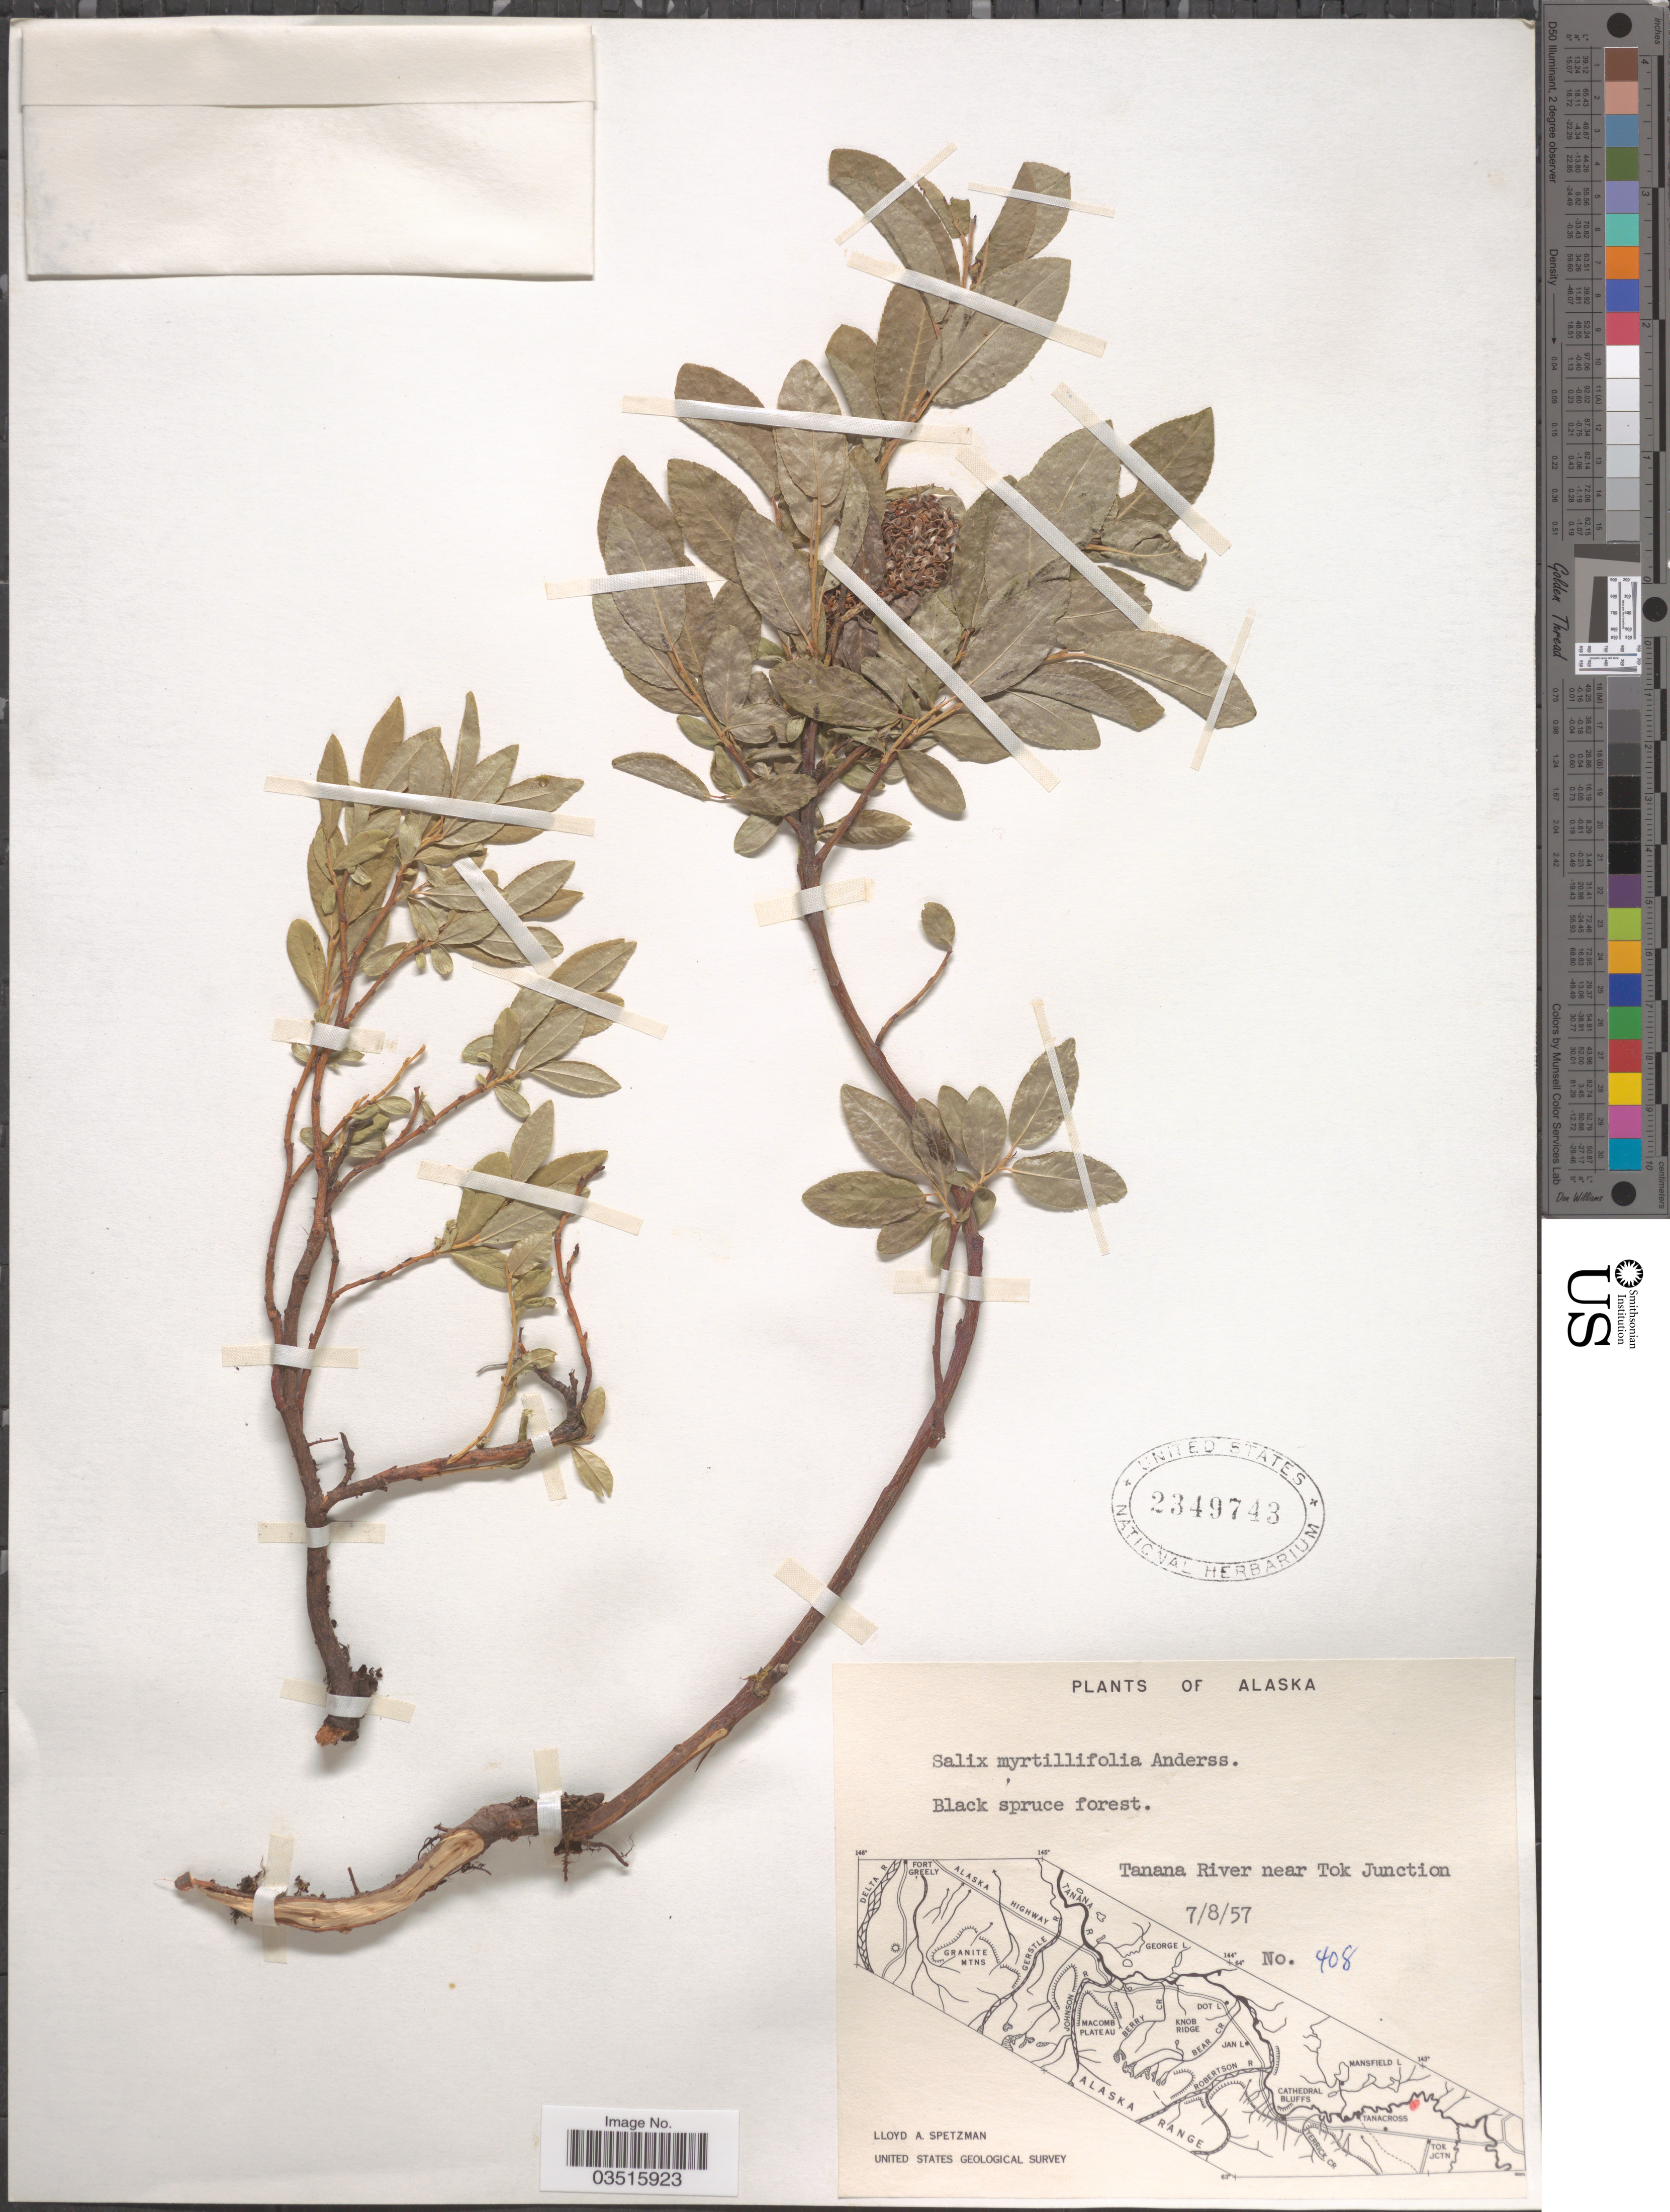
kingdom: Plantae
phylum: Tracheophyta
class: Magnoliopsida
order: Malpighiales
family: Salicaceae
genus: Salix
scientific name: Salix myrtillifolia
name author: Andersson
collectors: L. Spetzman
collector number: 408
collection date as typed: Transcribed d/m/y: 8/7/57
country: United States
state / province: Alaska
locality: Black spruce forest. Tanana River near Tok Junction.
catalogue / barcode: US 2349743